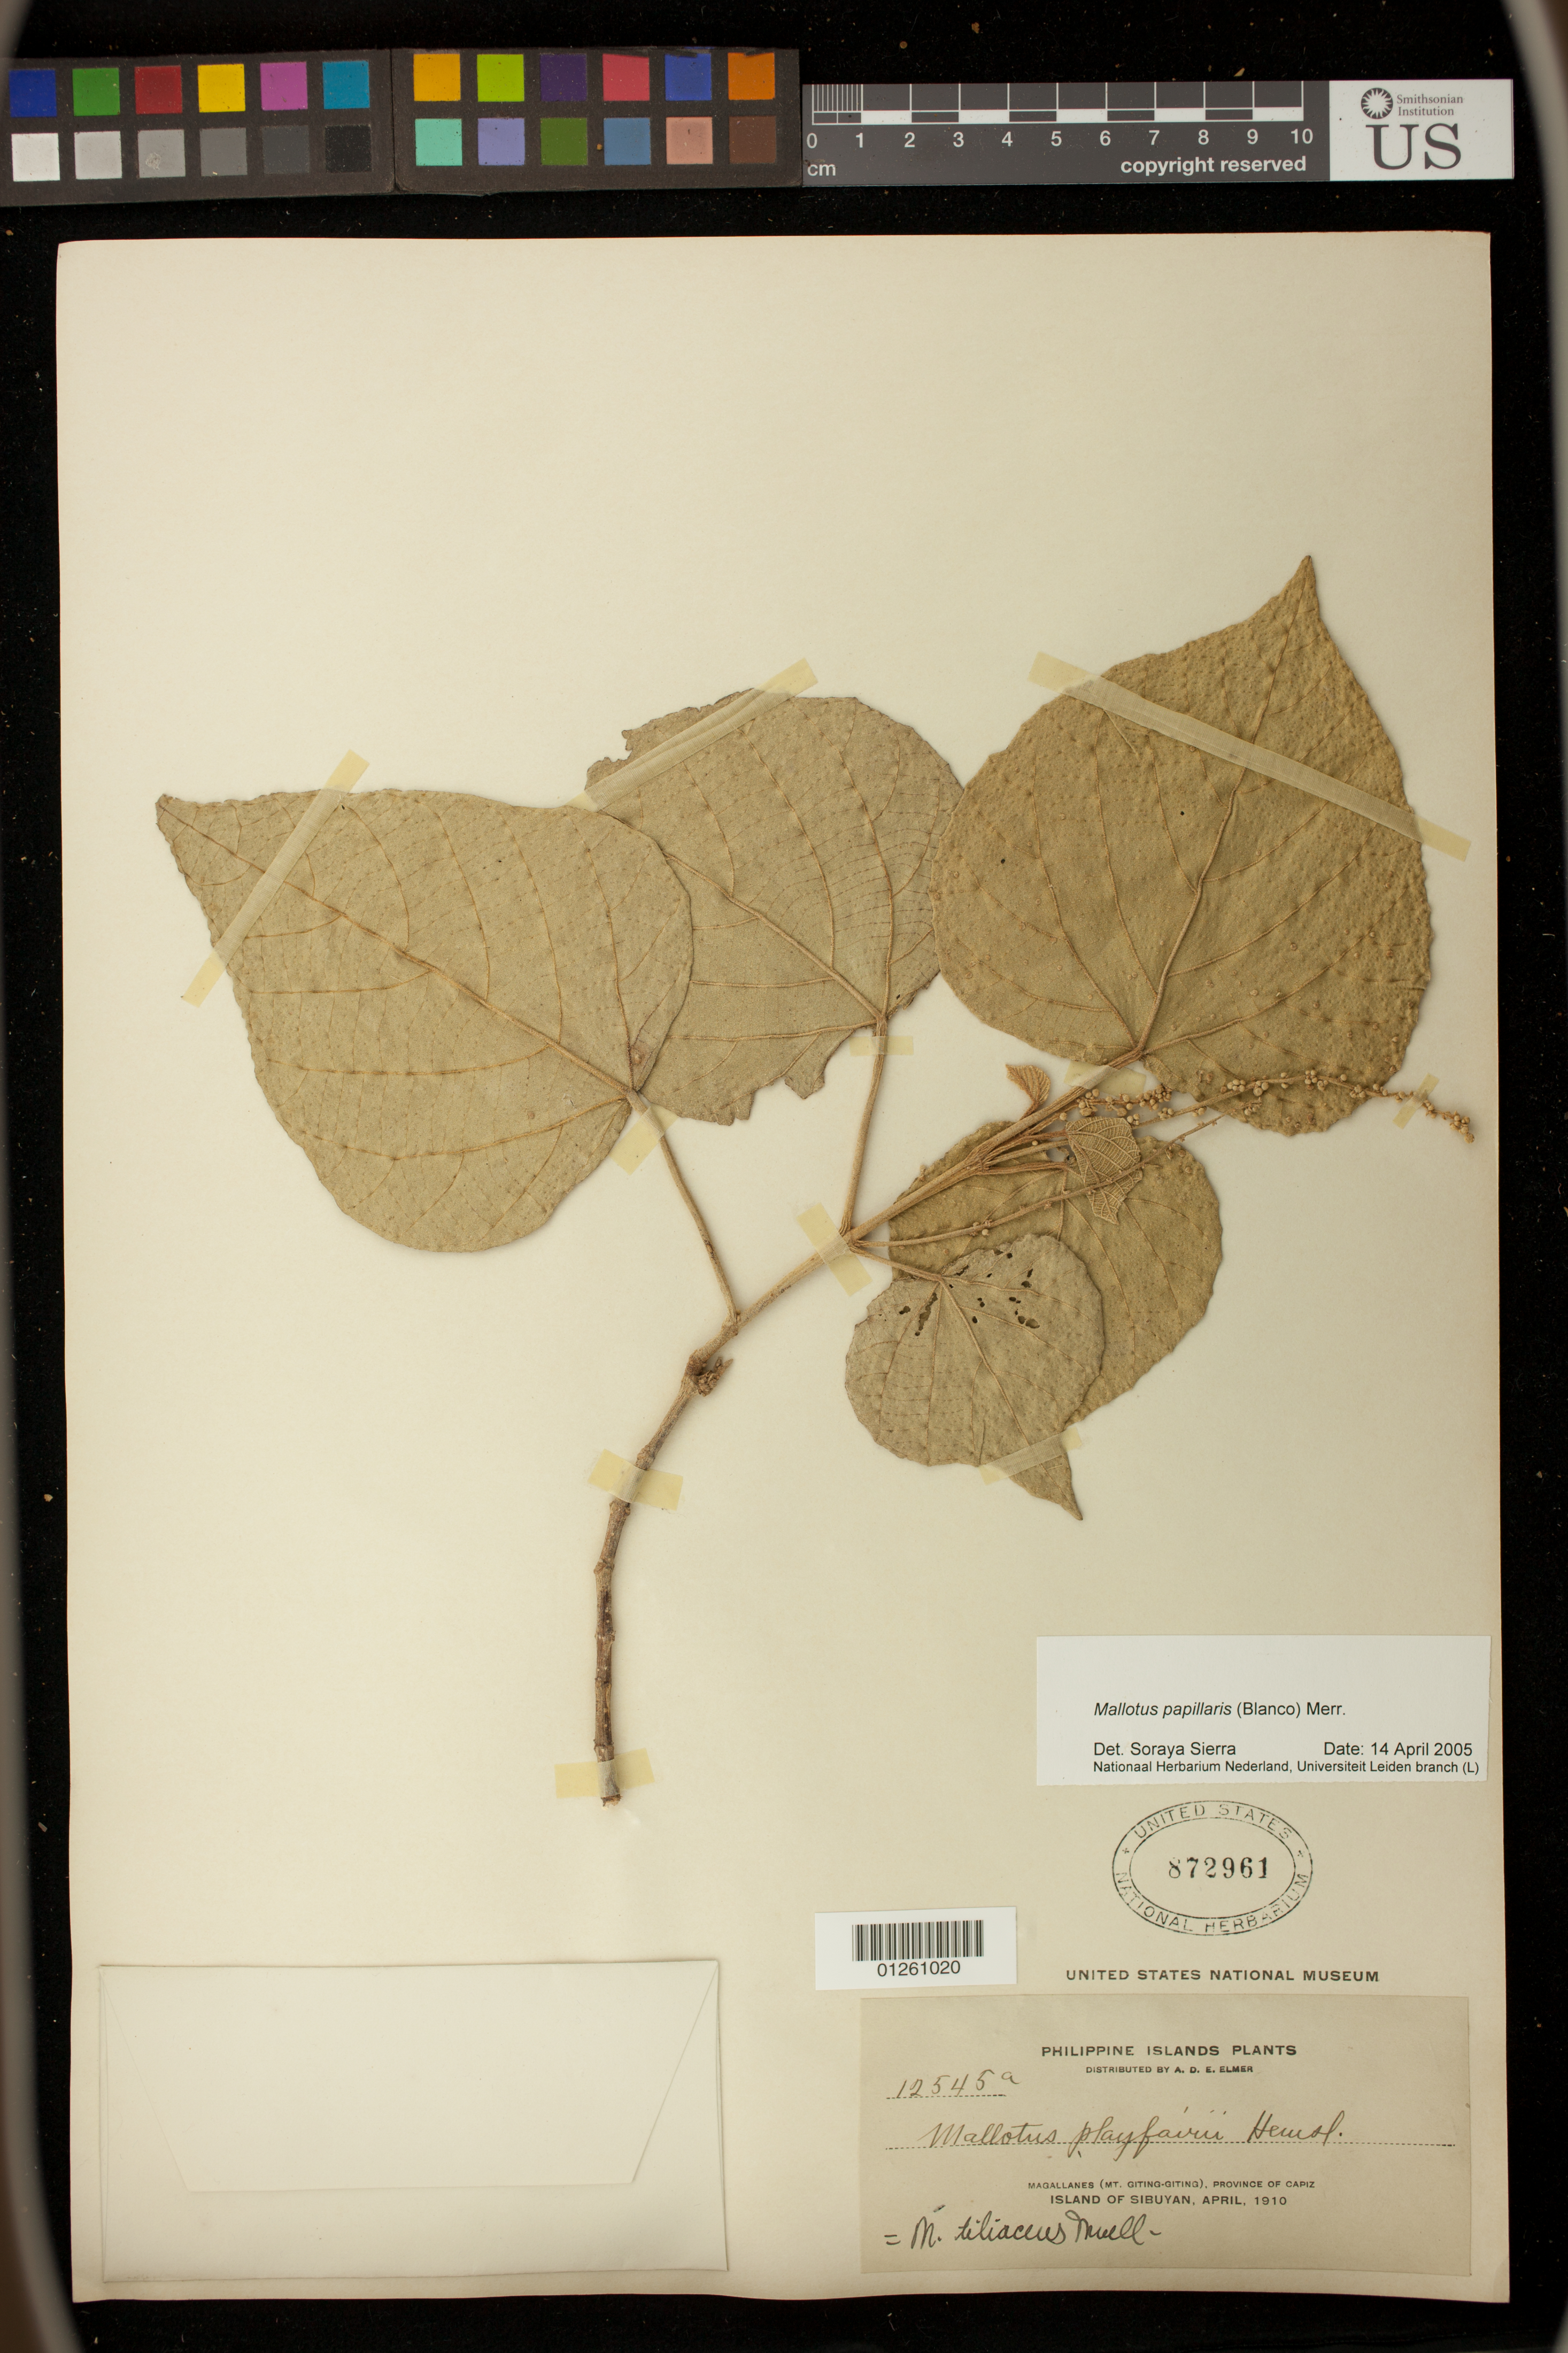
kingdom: Plantae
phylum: Tracheophyta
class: Magnoliopsida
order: Malpighiales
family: Euphorbiaceae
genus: Mallotus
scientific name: Mallotus papillaris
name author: (Blanco) Merr.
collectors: A. D. E. Elmer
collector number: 12545a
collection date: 1910-04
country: Philippines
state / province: Mimaropa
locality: Magallanes (Mt. Giting-Giting), Province of Capiz, island of Sibuyan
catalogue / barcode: US 872961